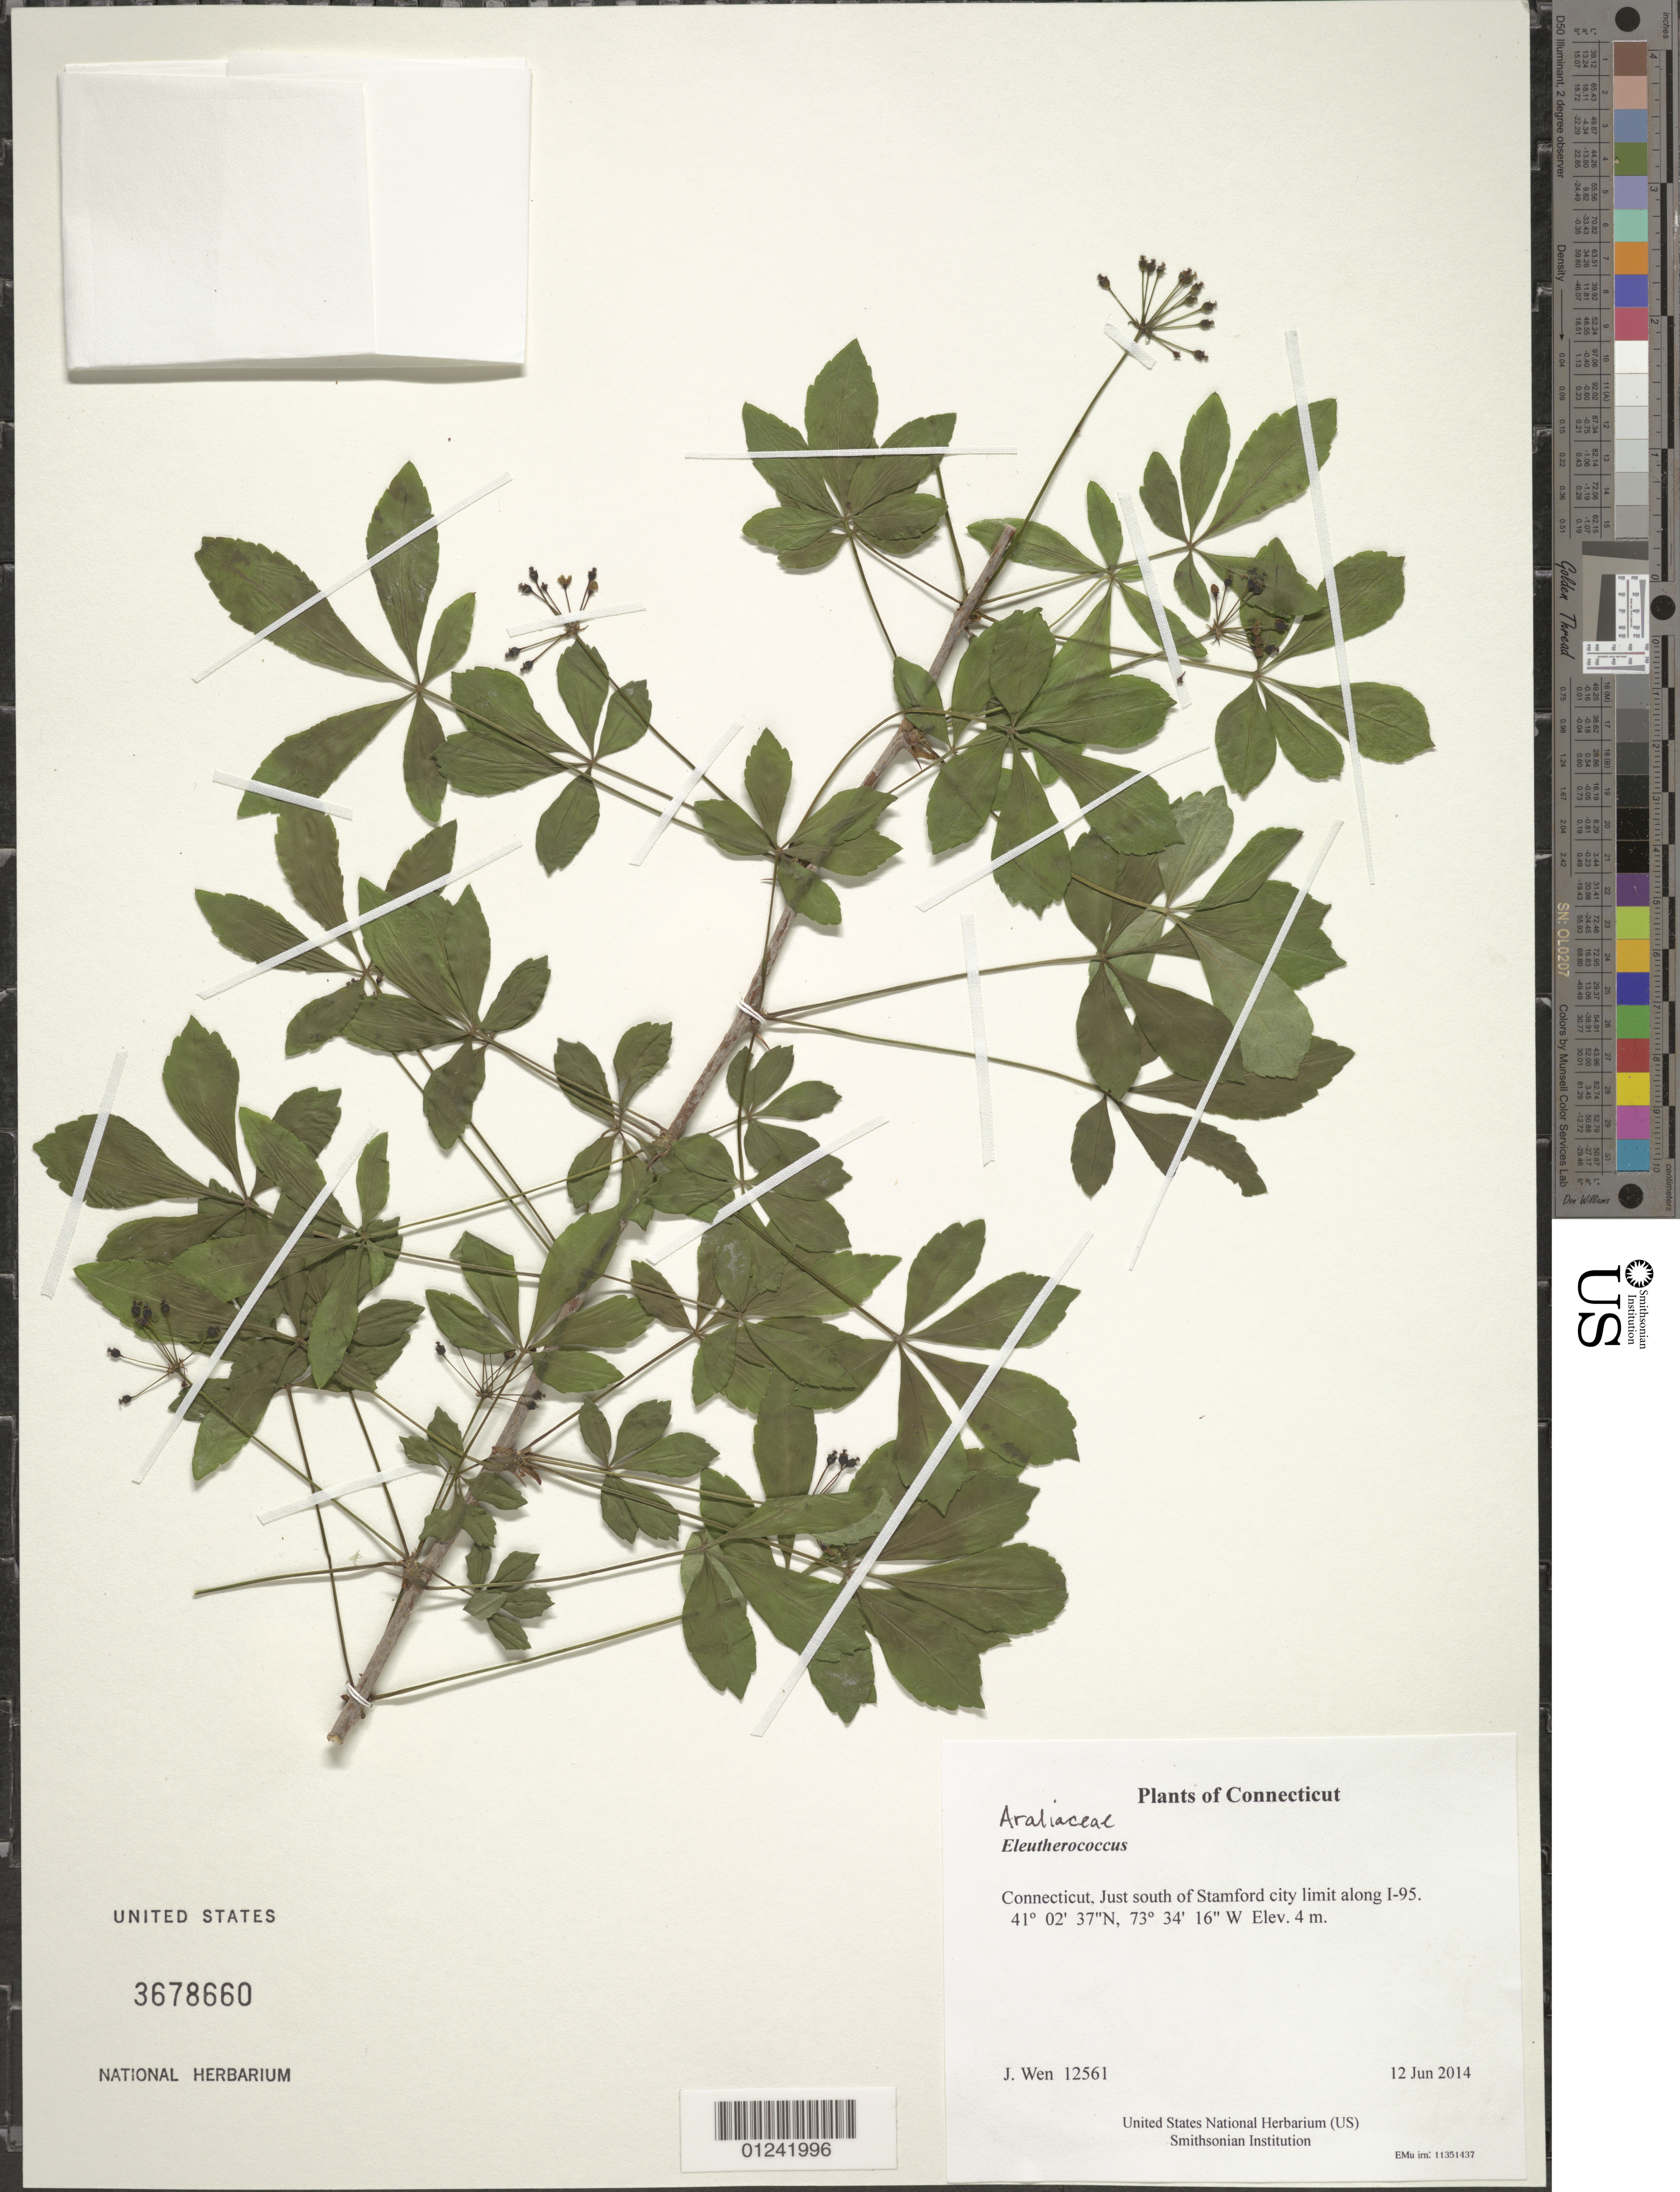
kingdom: Plantae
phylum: Tracheophyta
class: Magnoliopsida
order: Apiales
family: Araliaceae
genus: Eleutherococcus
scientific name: Eleutherococcus sp.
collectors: J. Wen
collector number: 12561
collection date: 2014-06-12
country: United States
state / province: Connecticut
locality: Just south of Stamford city limit along I-95.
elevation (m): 4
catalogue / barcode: US 3678660